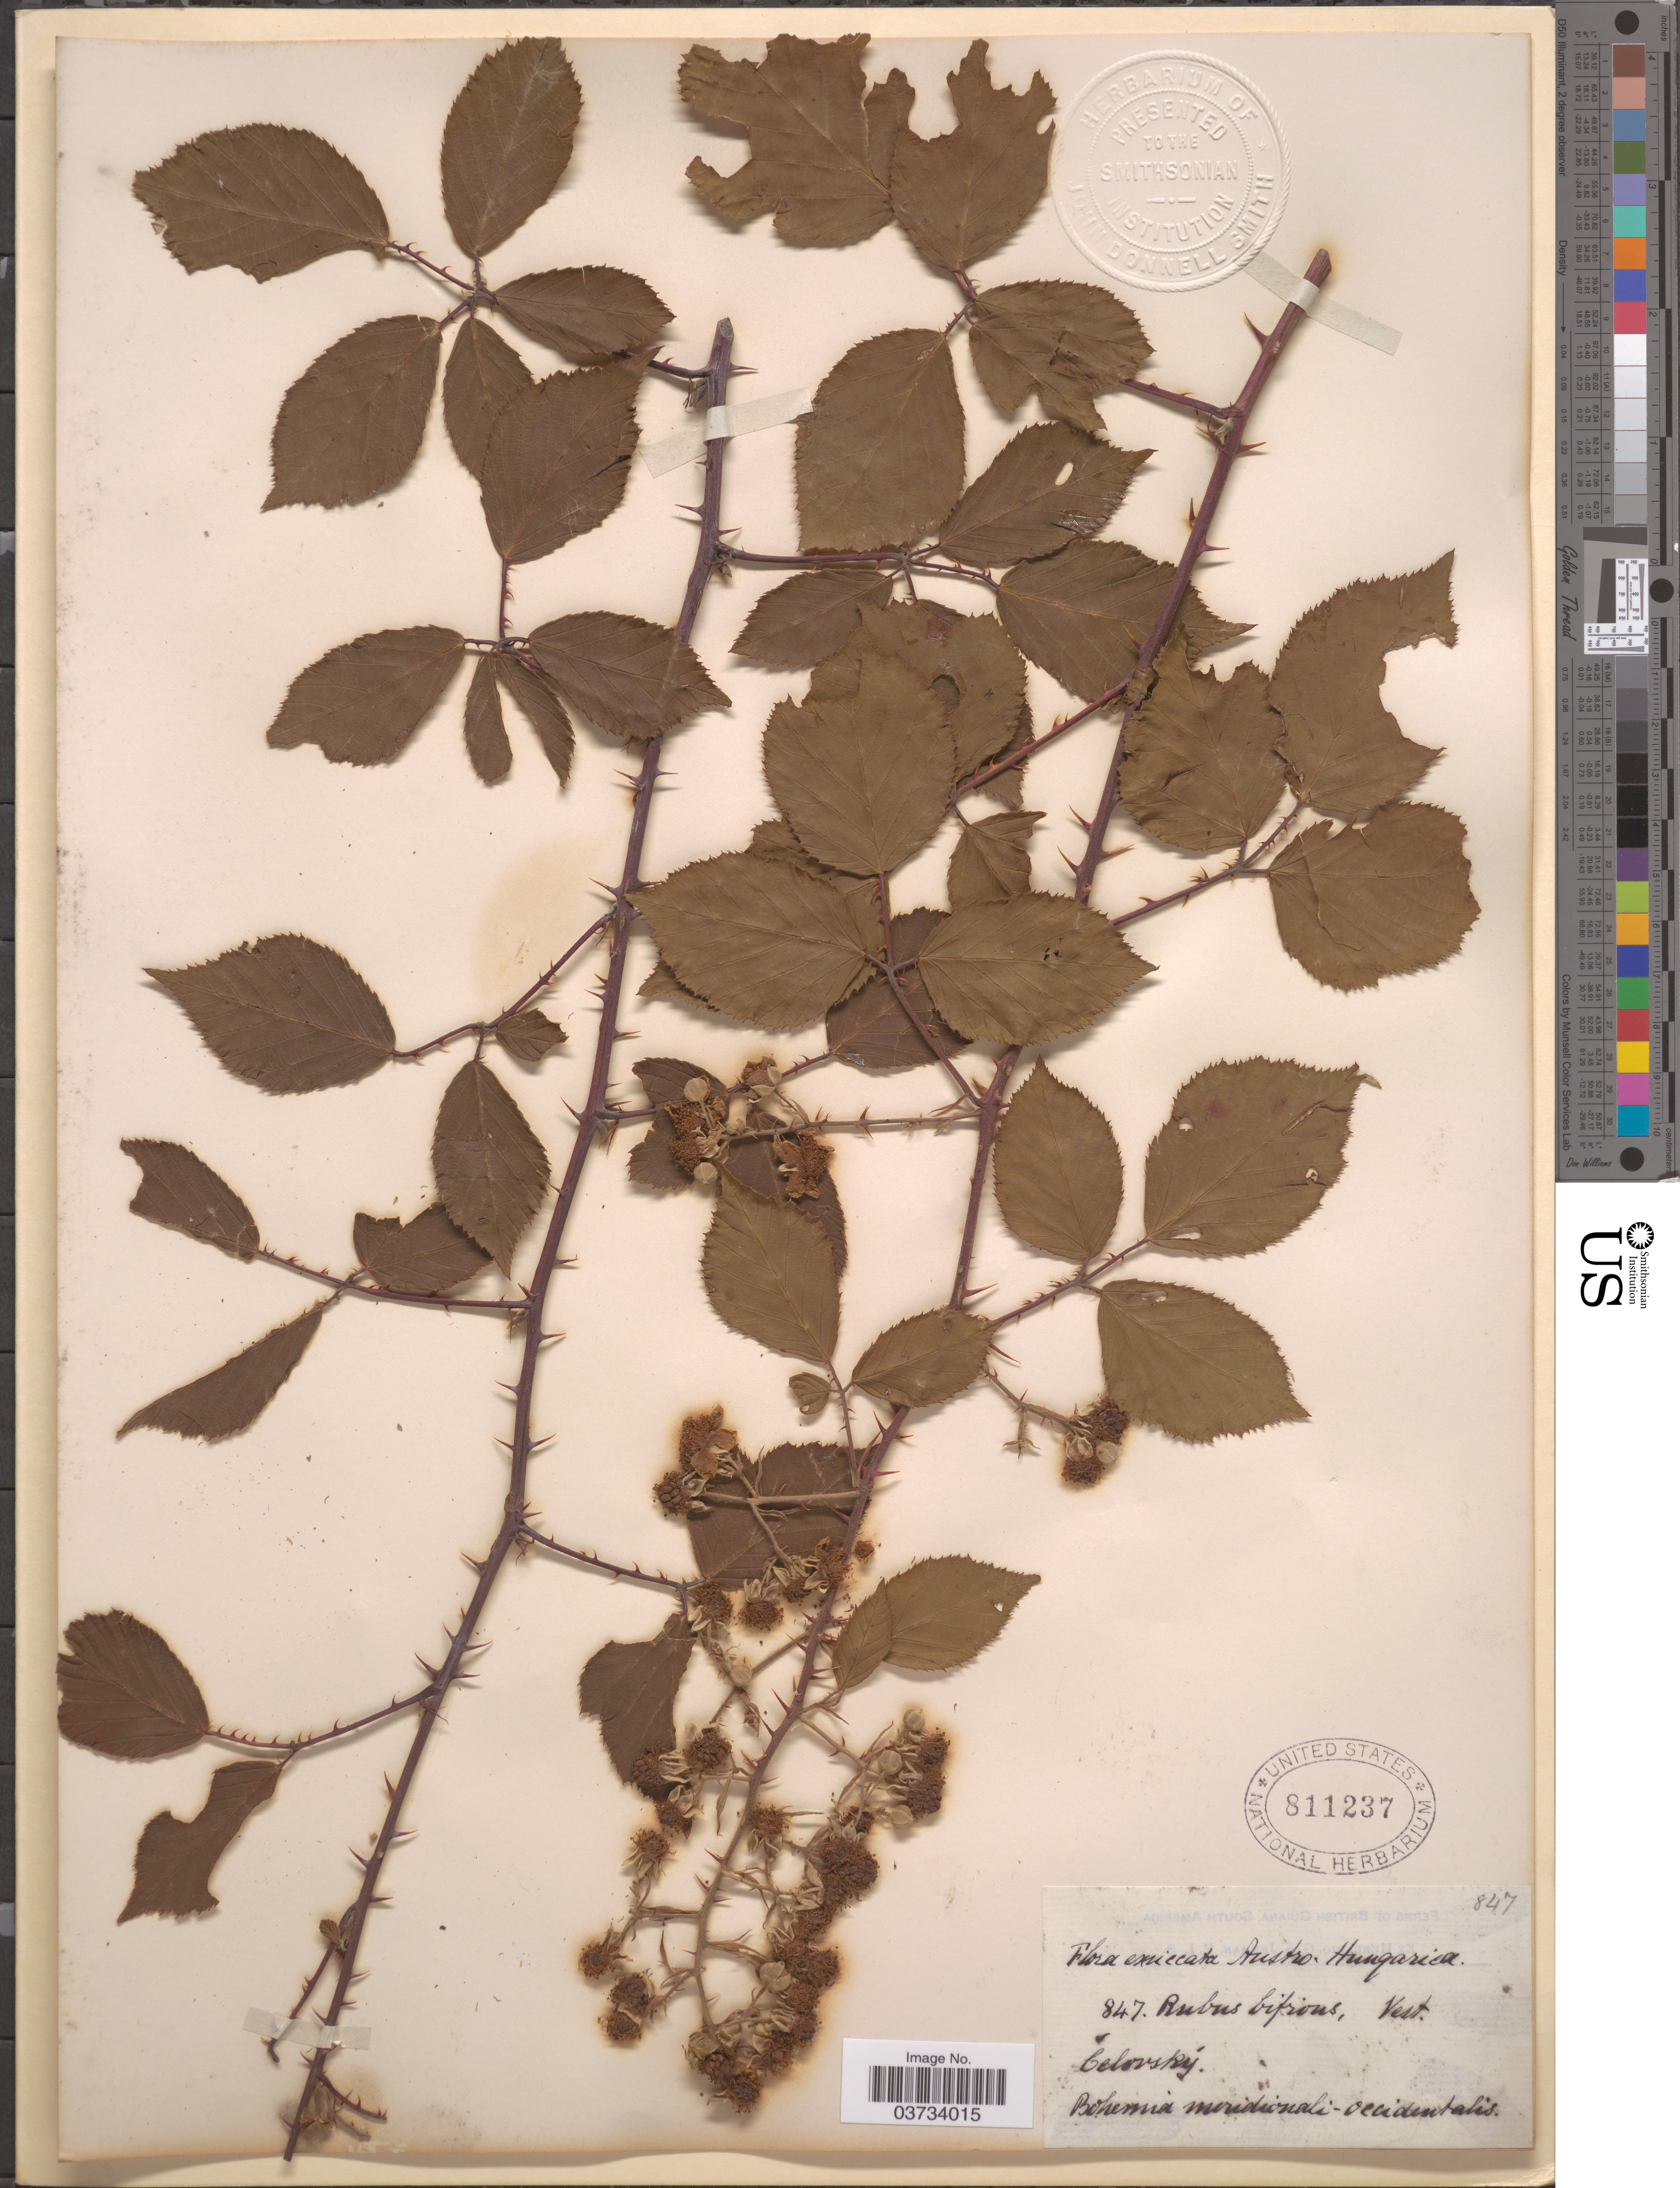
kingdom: Plantae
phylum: Tracheophyta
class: Magnoliopsida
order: Rosales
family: Rosaceae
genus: Rubus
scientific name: Rubus bifrons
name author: Vest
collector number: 847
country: Czechia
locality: Austro-Hungarica. Celovsky. Bohemia meridionali-occidentalis.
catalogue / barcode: US 811237